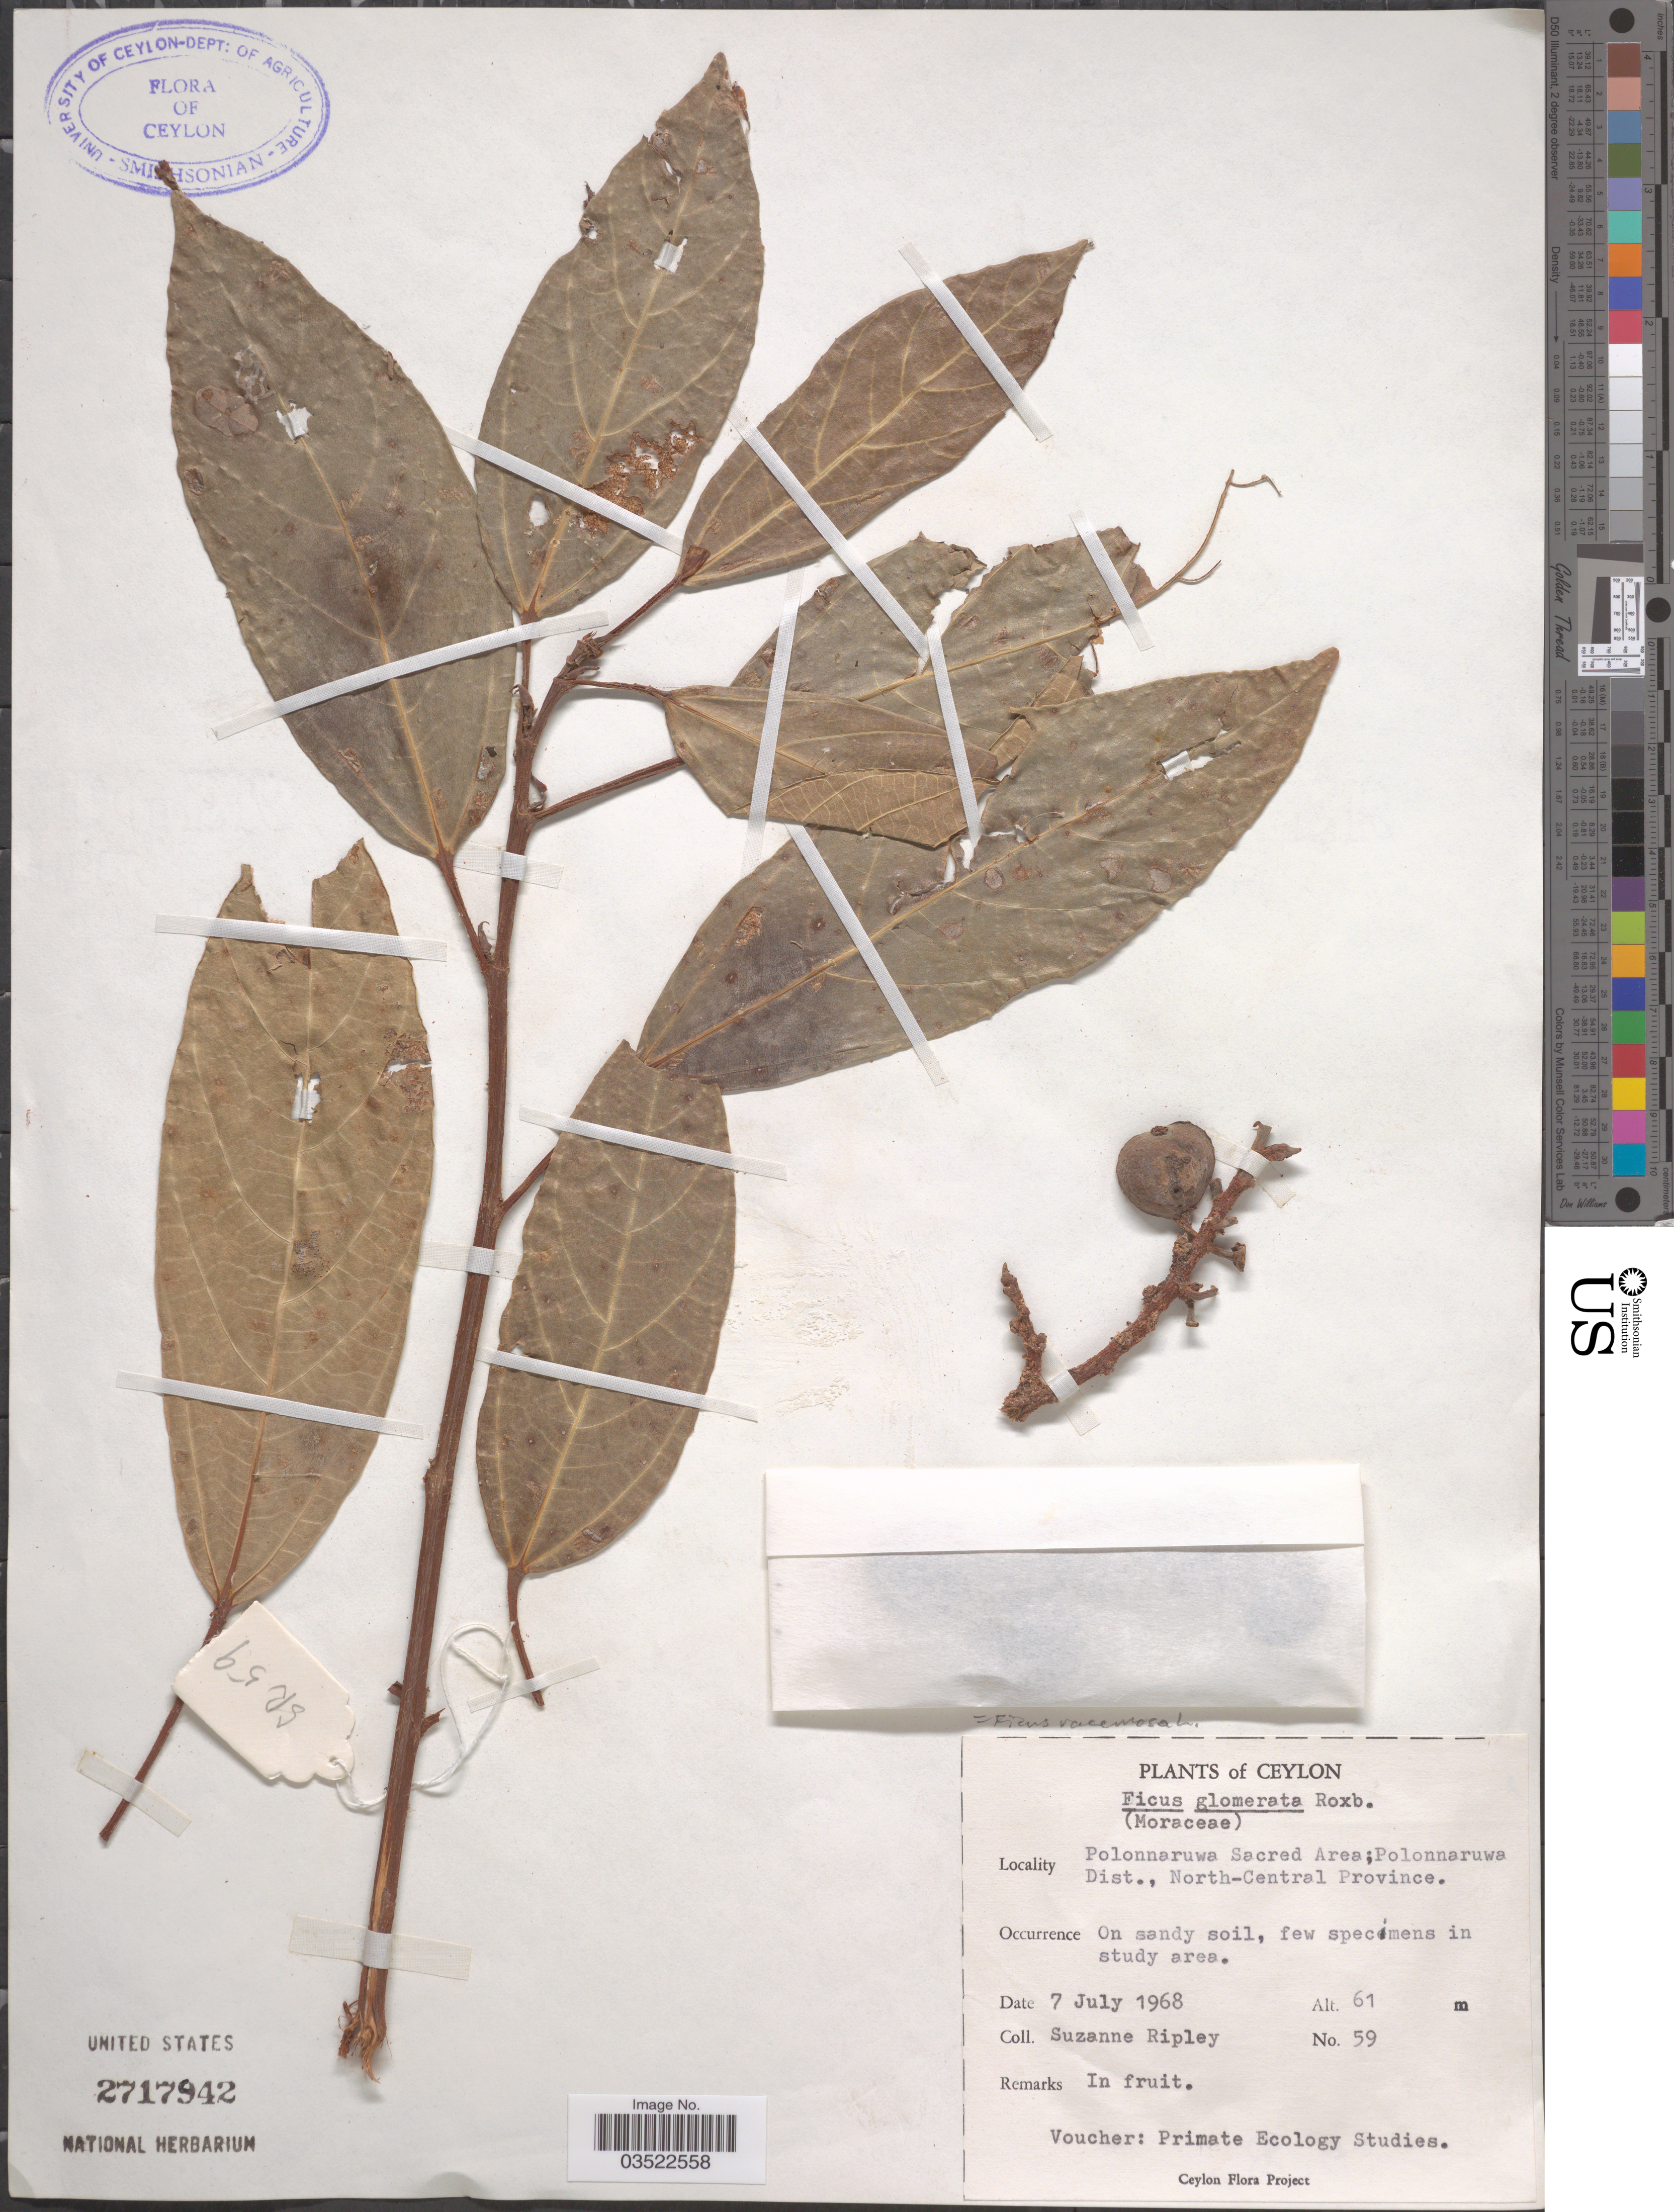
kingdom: Plantae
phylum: Tracheophyta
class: Magnoliopsida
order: Rosales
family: Moraceae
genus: Ficus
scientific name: Ficus racemosa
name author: L.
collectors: S. Ripley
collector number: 59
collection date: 1968-07-07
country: Sri Lanka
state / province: North Central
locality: Ceylon. Polonnaruwa Sacred Area; Polonnaruwa Dist.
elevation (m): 61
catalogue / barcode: US 2717942